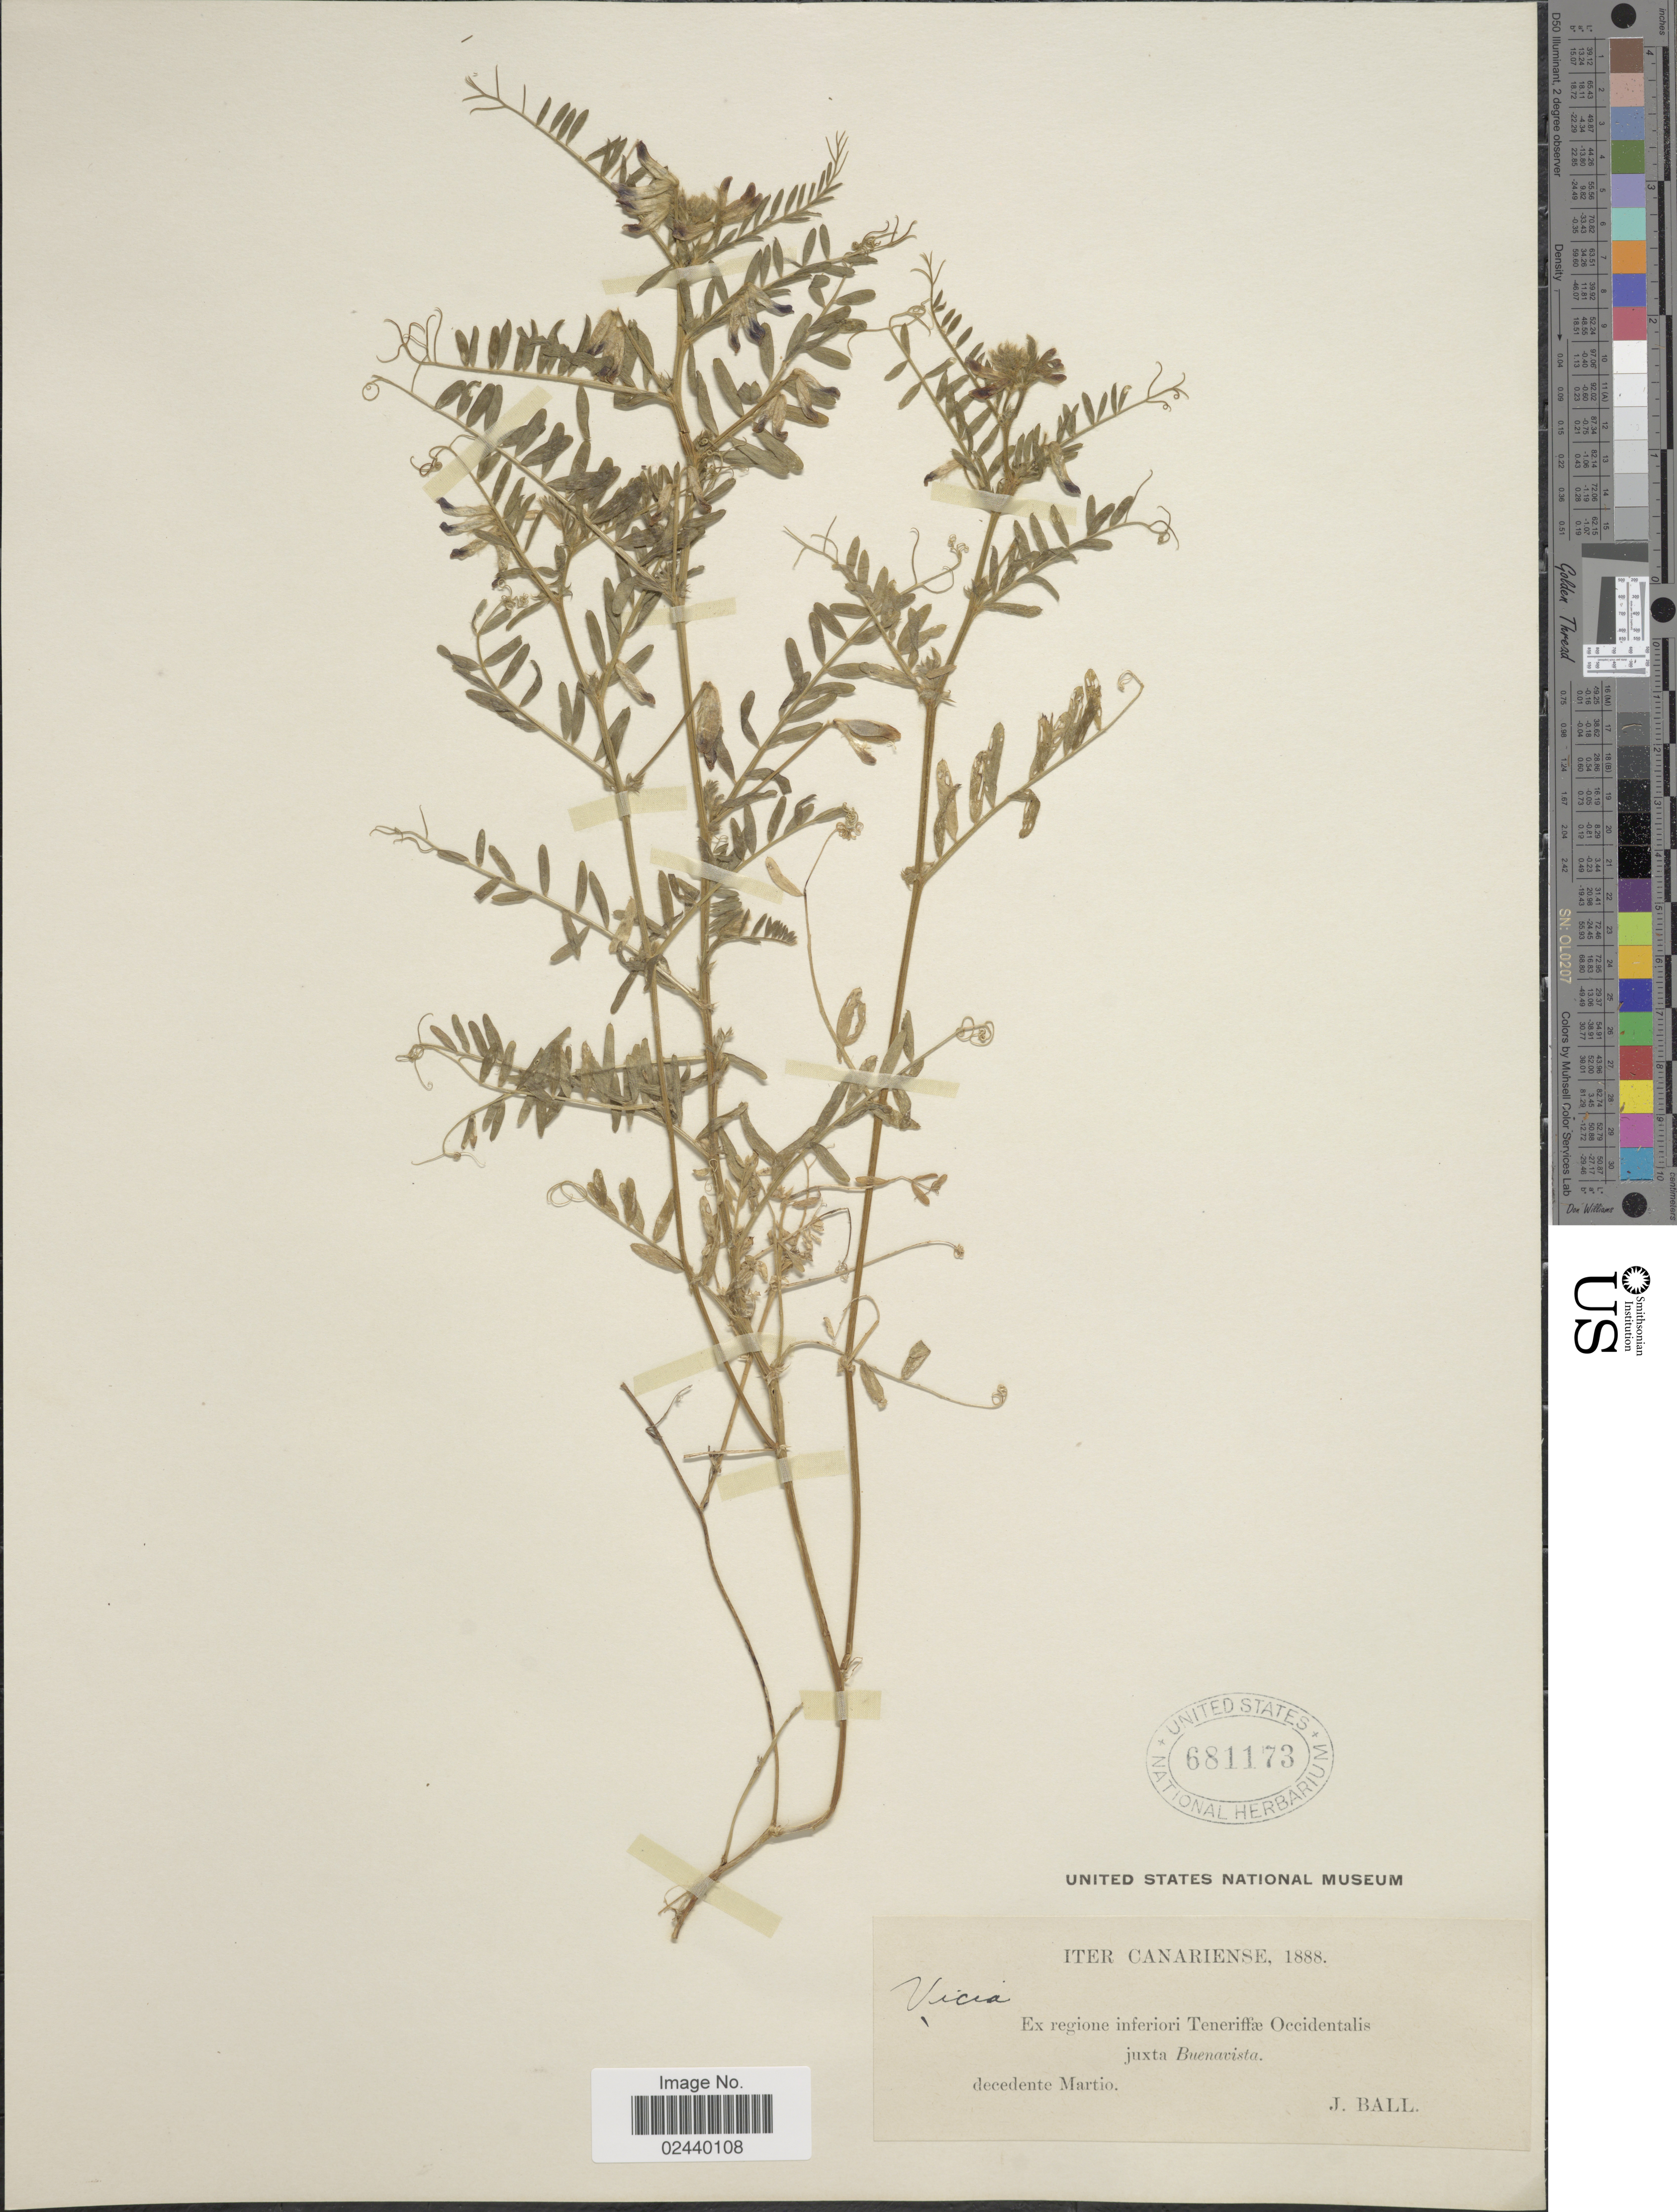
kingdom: Plantae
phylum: Tracheophyta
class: Magnoliopsida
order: Fabales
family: Fabaceae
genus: Vicia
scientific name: Vicia sp.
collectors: J. Ball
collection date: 1888-03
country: Spain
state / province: Canarias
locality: Iter Canariense, Ex regione inferiori Teneriffæ Occidentalis juxta Buenavista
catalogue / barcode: US 681173